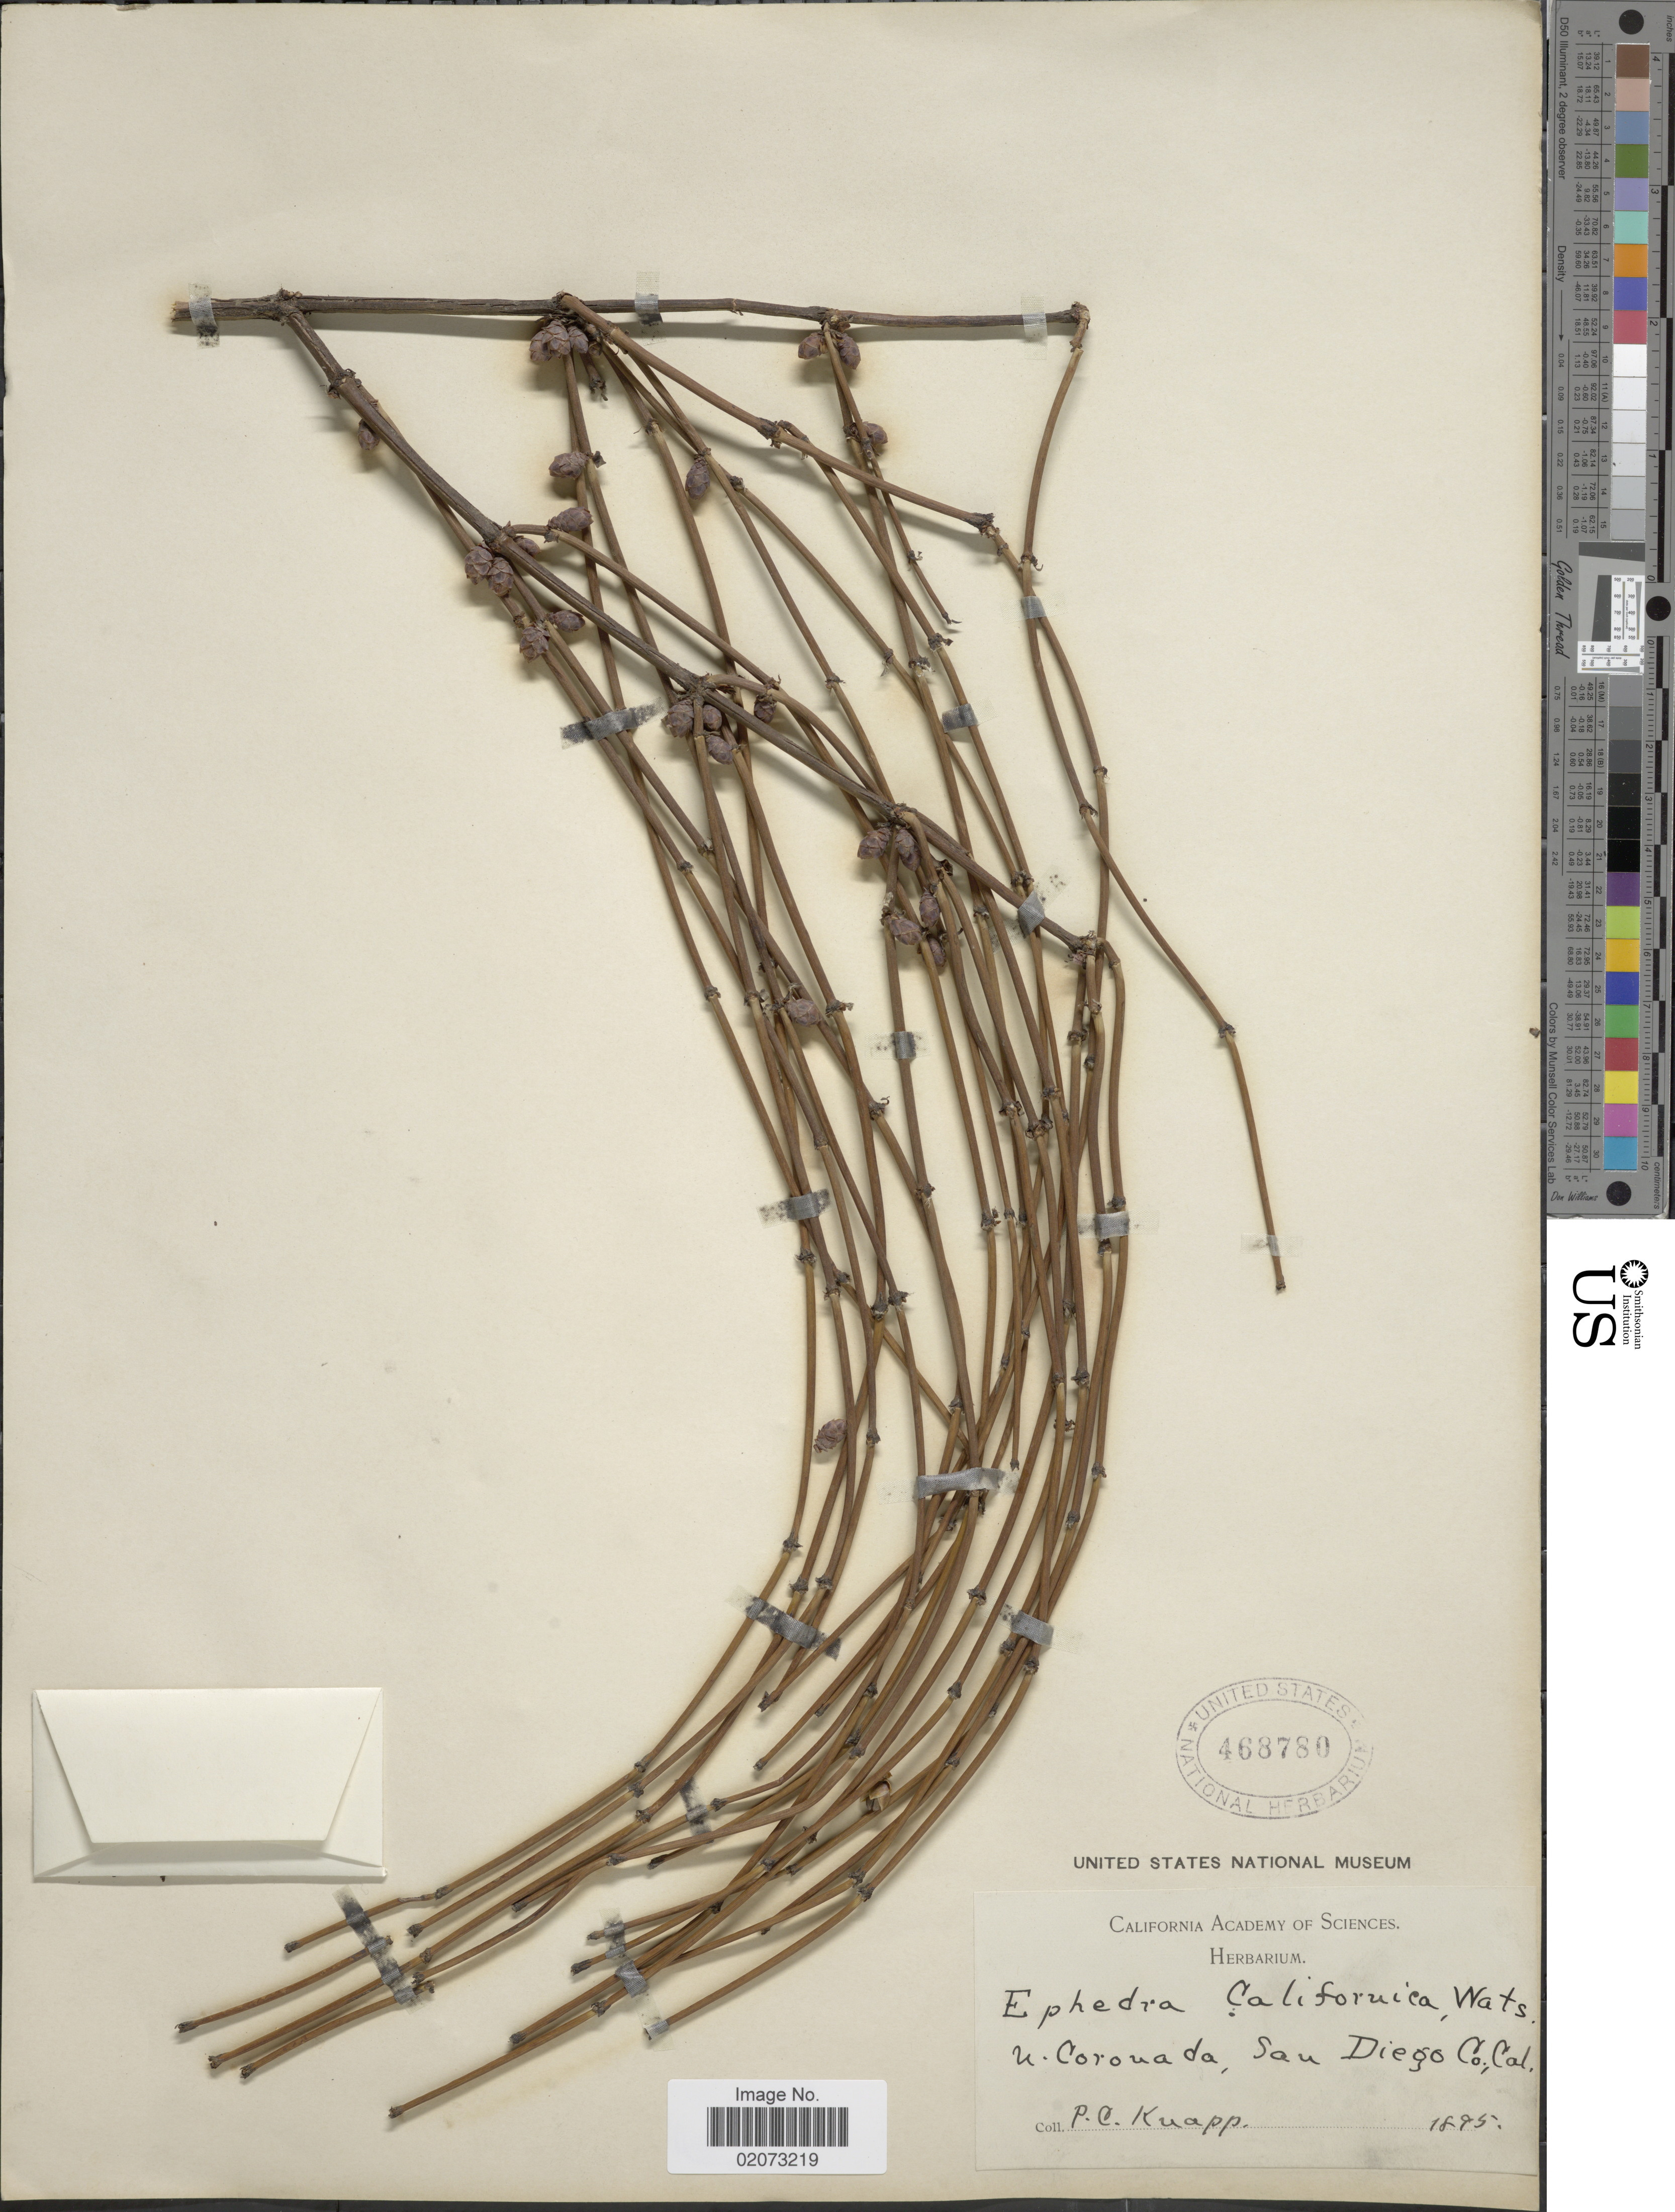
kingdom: Plantae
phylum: Tracheophyta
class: Gnetopsida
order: Ephedrales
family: Ephedraceae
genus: Ephedra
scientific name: Ephedra californica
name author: S. Watson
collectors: P. Knapp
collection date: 1895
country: United States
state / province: California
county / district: San Diego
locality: N. Coronada, San Diego Co.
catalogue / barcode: US 468780